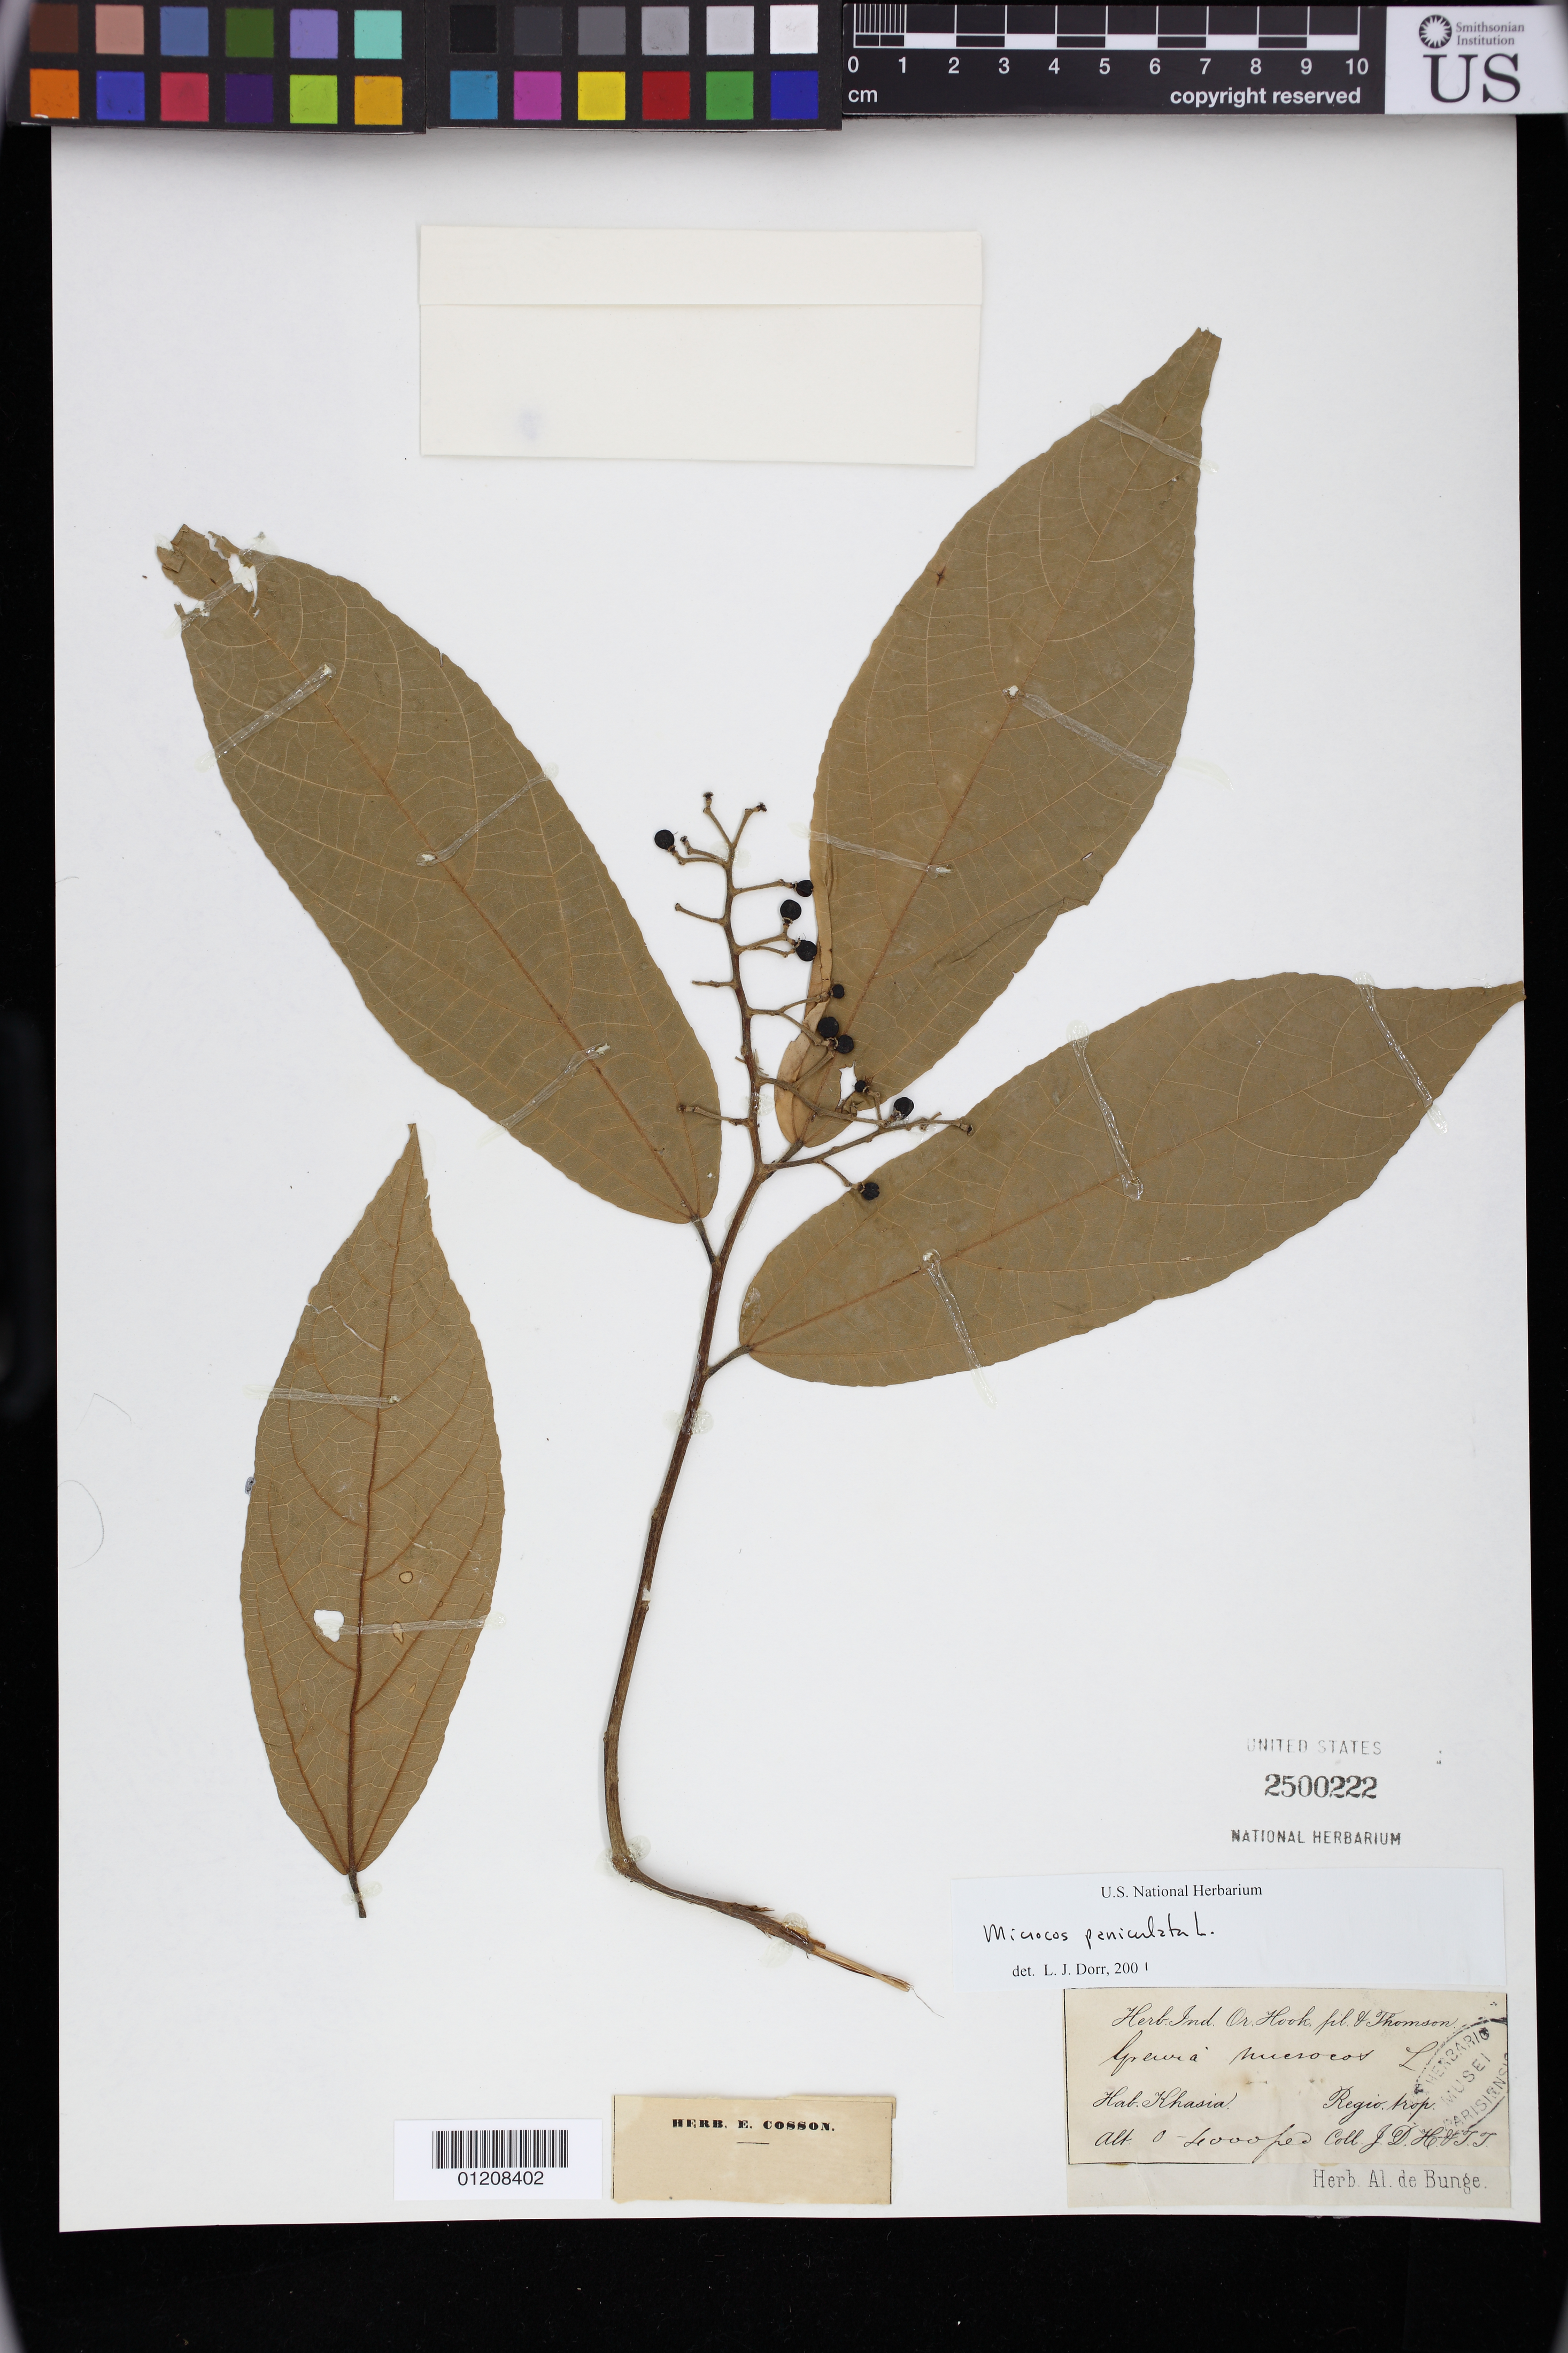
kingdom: Plantae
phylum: Tracheophyta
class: Magnoliopsida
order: Malvales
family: Malvaceae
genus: Microcos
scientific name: Microcos paniculata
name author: L.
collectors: D. J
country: India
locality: Khasia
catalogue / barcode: US 2500222